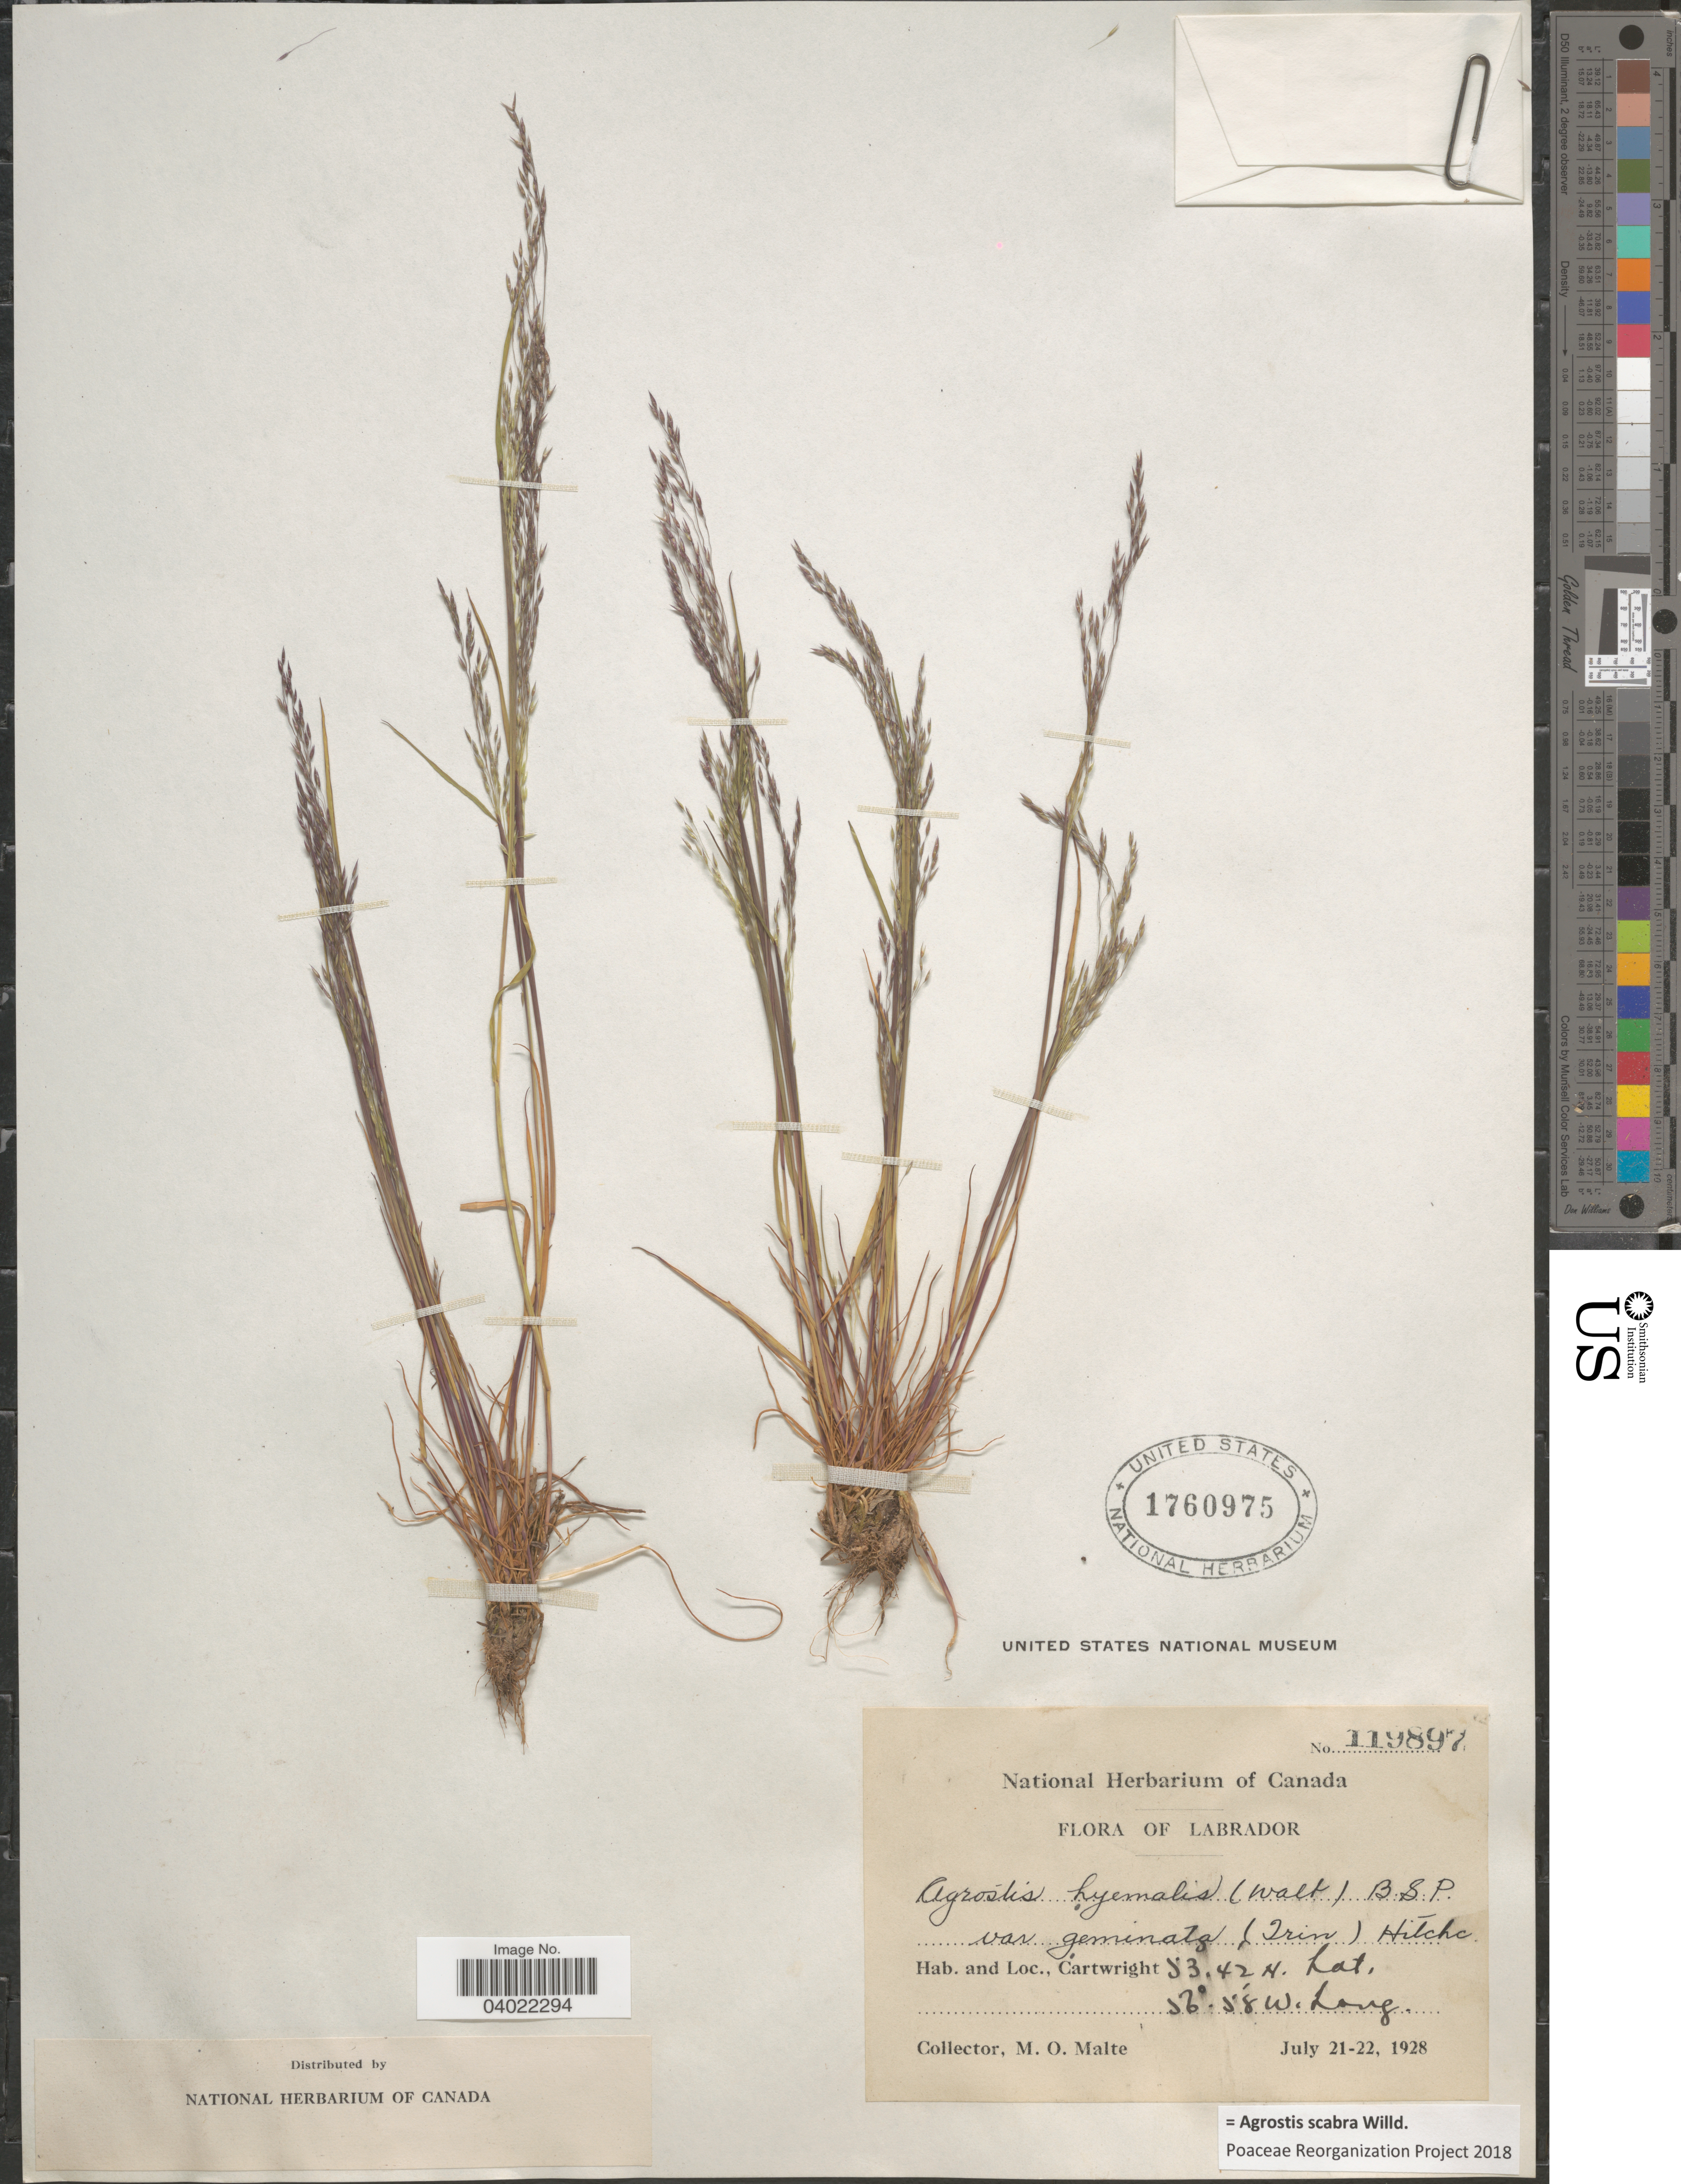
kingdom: Plantae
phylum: Tracheophyta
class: Liliopsida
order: Poales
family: Poaceae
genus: Agrostis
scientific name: Agrostis scabra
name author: Willd.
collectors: M. O. Malte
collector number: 119897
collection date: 1928-07-21/1928-07-22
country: Canada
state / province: Newfoundland and Labrador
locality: Labrador. Cartwright.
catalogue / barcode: US 1760975